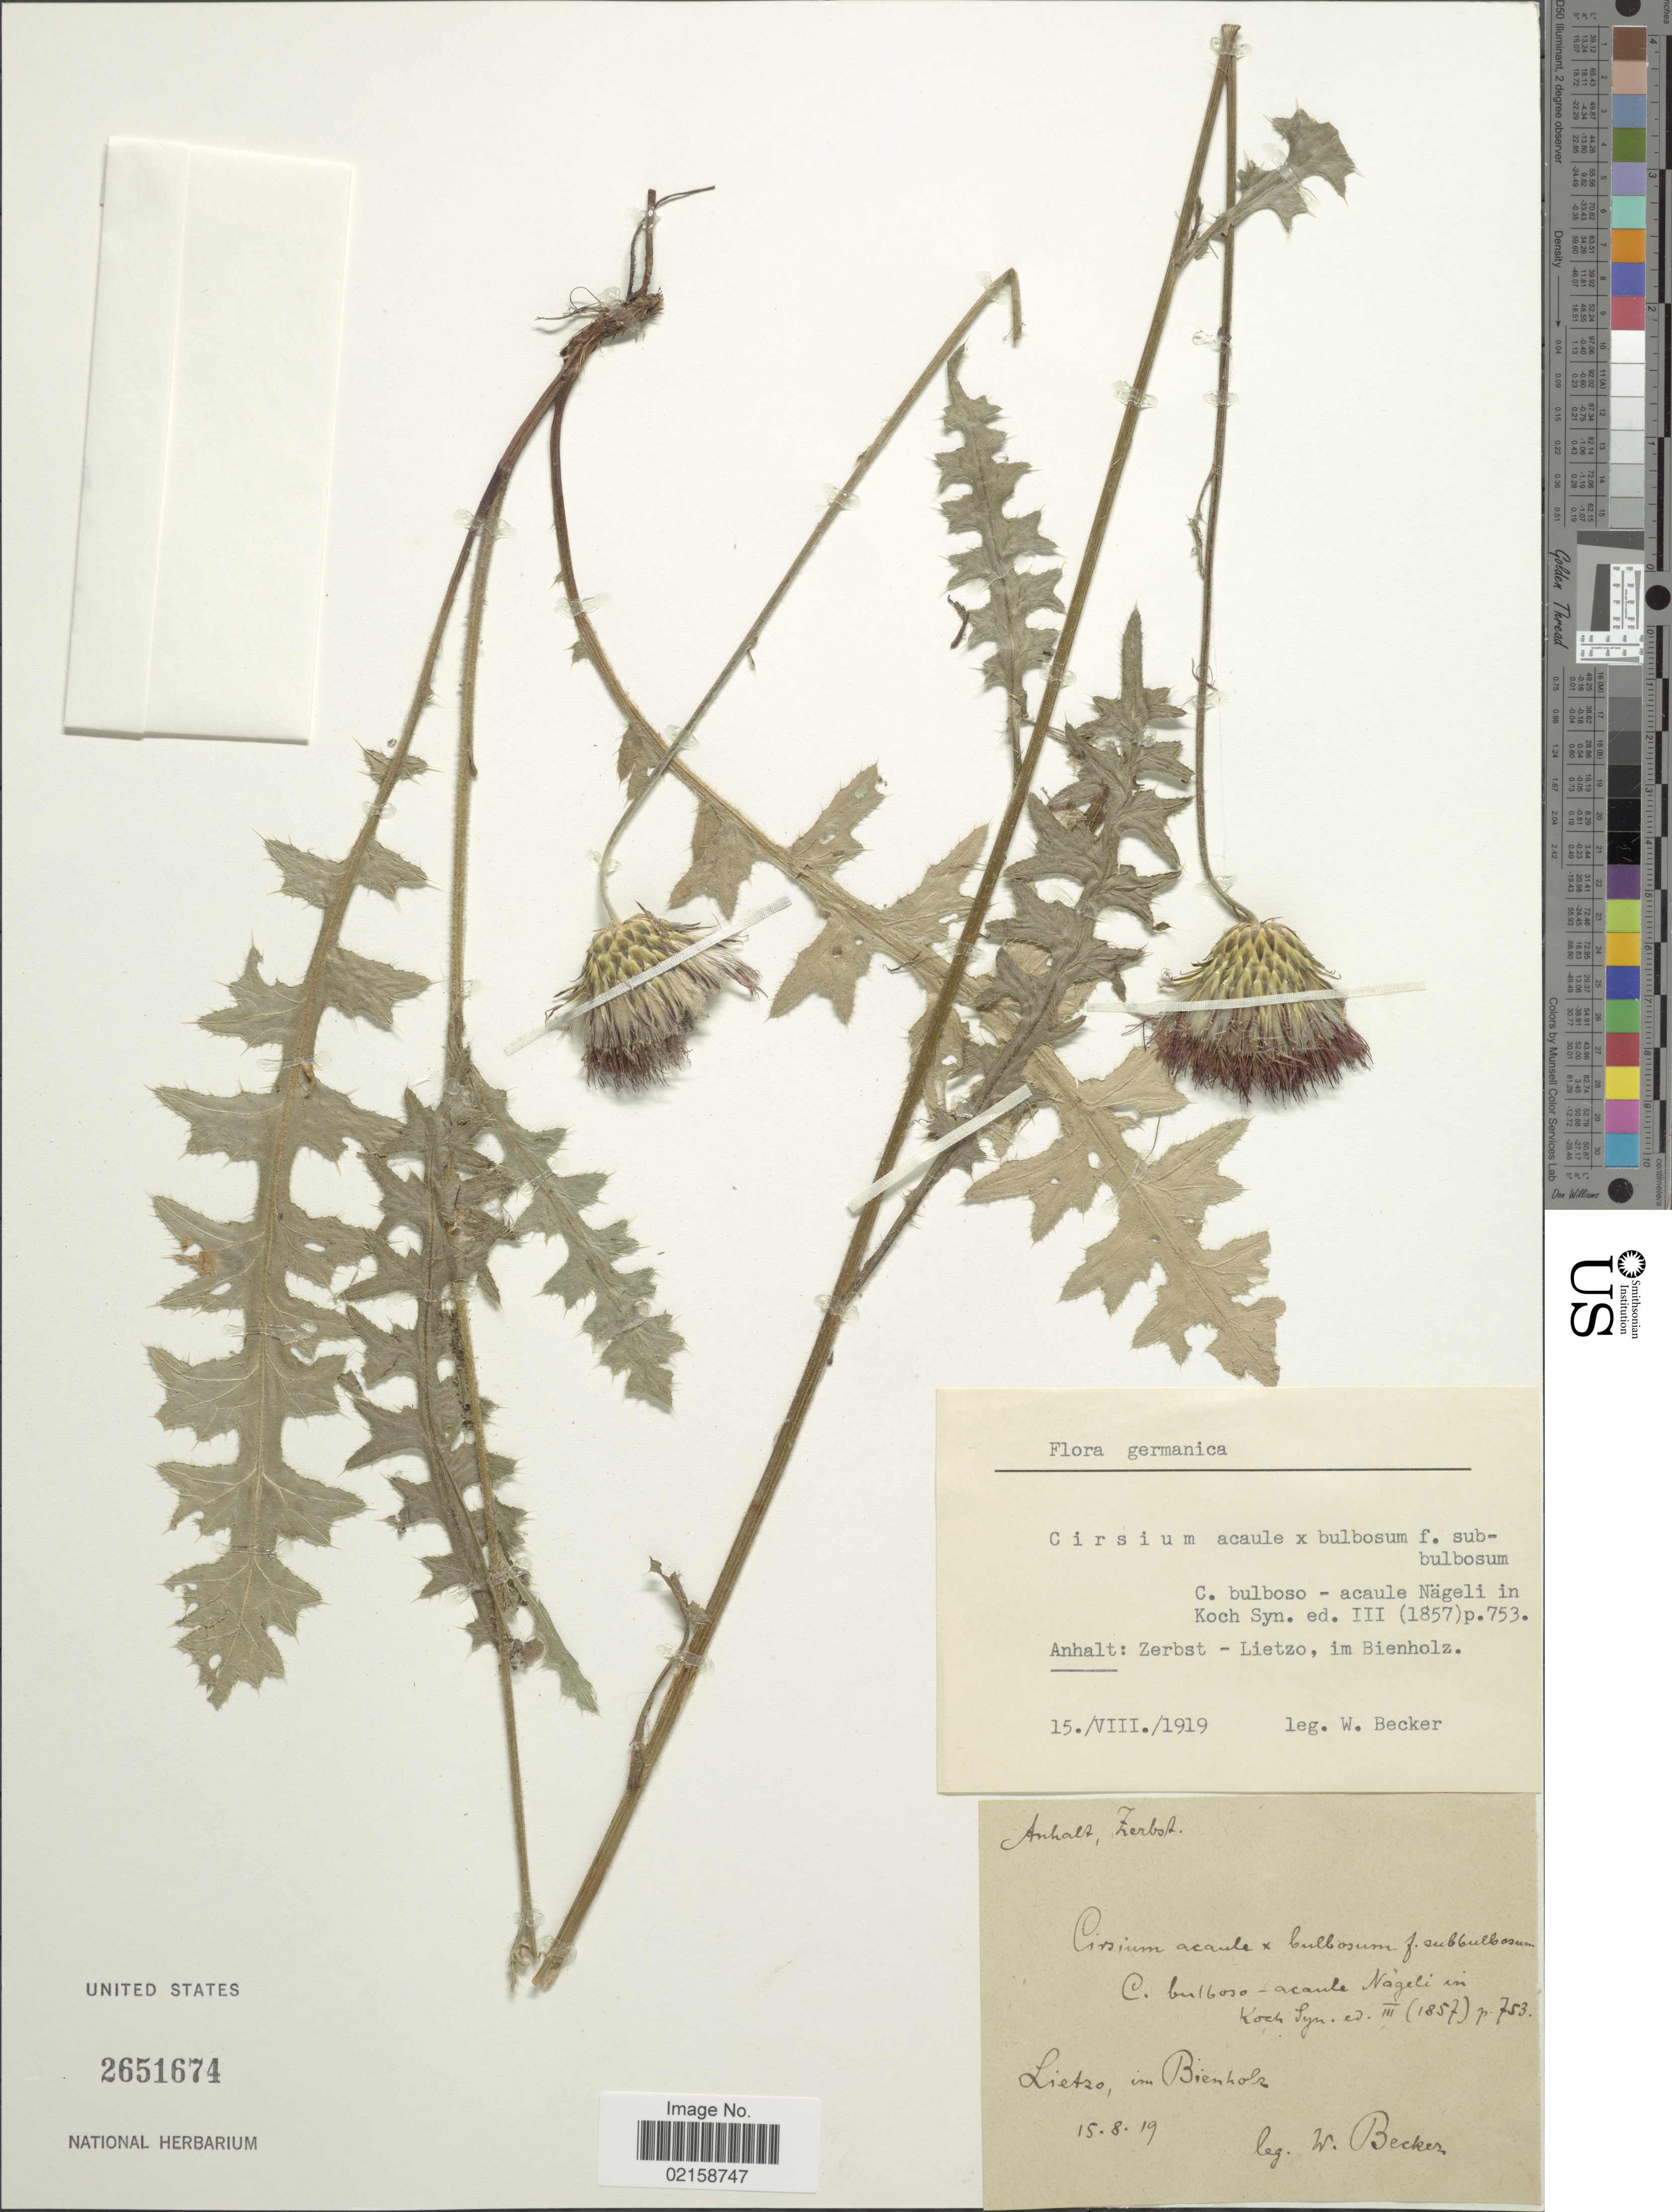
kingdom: Plantae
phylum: Tracheophyta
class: Magnoliopsida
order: Asterales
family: Asteraceae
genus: Cirsium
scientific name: Cirsium acaule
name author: (L.) Scop.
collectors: W. Becker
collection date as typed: Transcribed d/m/y: 15/8/19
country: Germany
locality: Anhalt: Zerbst-Lietzo, im Bienholz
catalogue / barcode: US 2651674